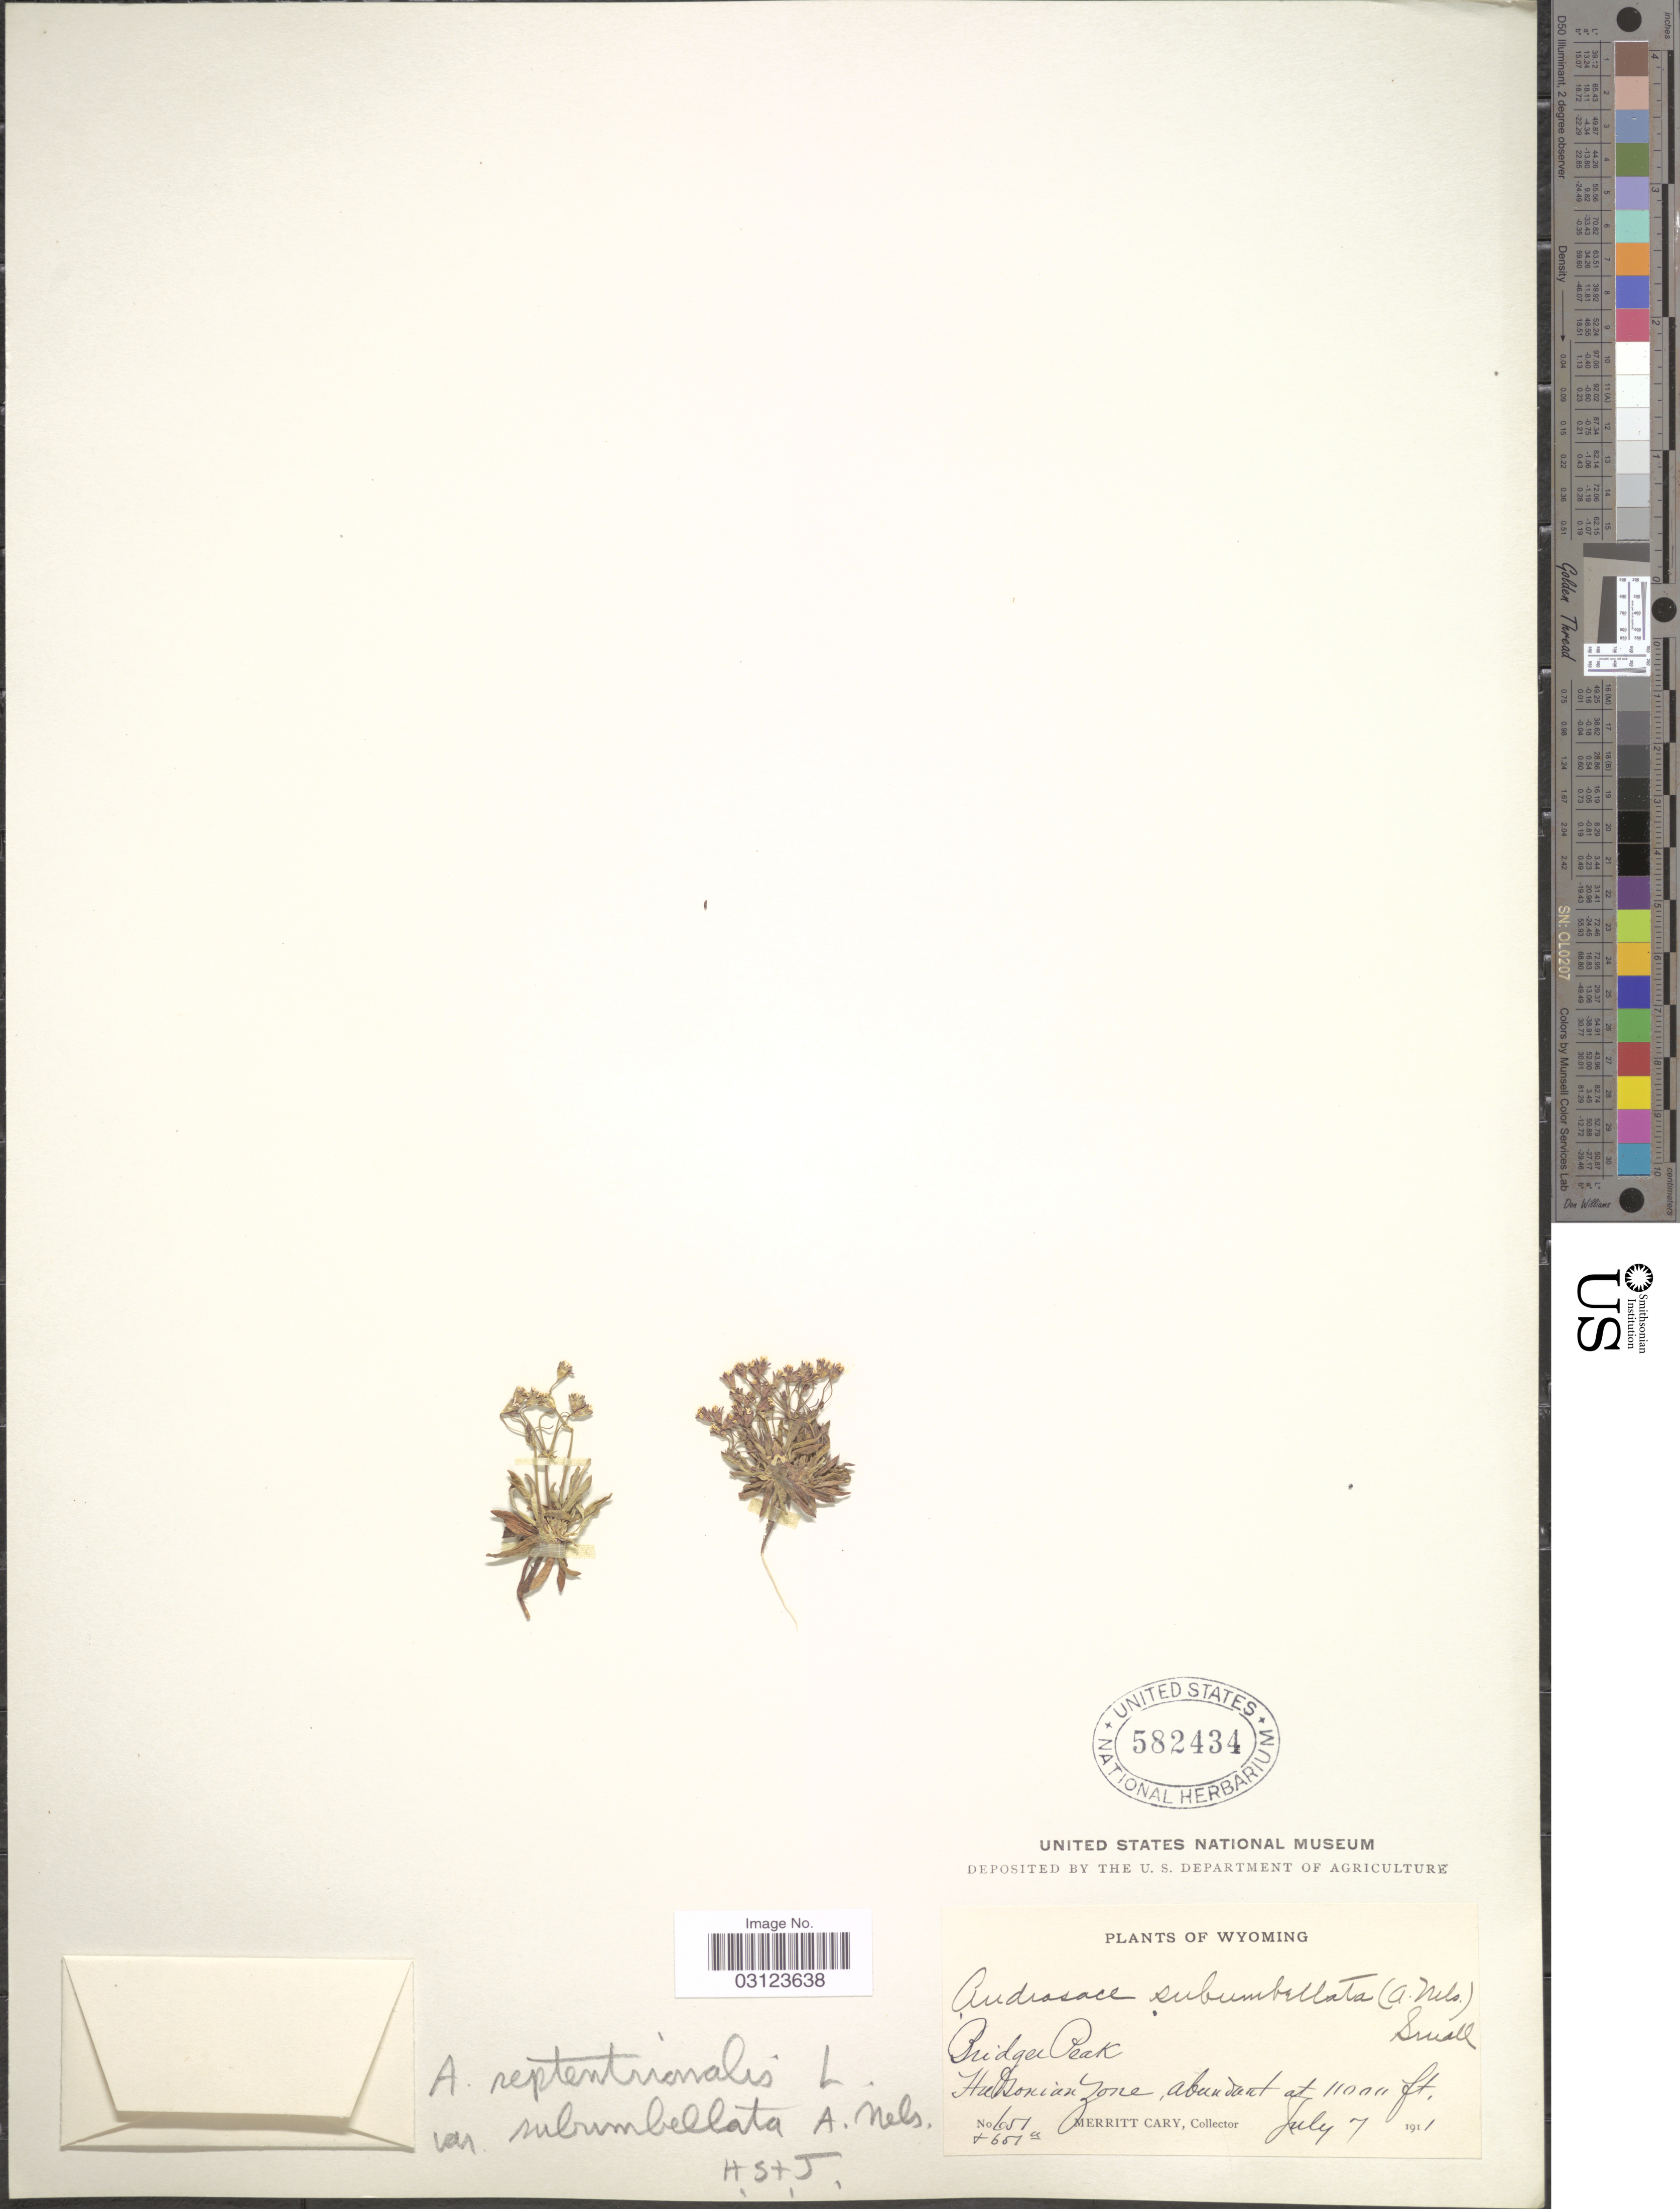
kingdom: Plantae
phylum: Tracheophyta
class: Magnoliopsida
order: Ericales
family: Primulaceae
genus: Androsace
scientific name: Androsace septentrionalis subsp. subumbellata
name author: (A. Nelson) G.T. Robbins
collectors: M. Cary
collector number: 651/651a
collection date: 1911-07-07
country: United States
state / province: Wyoming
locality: Bridges Peak. Hudsonian Zone.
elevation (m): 3353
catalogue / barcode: US 582434